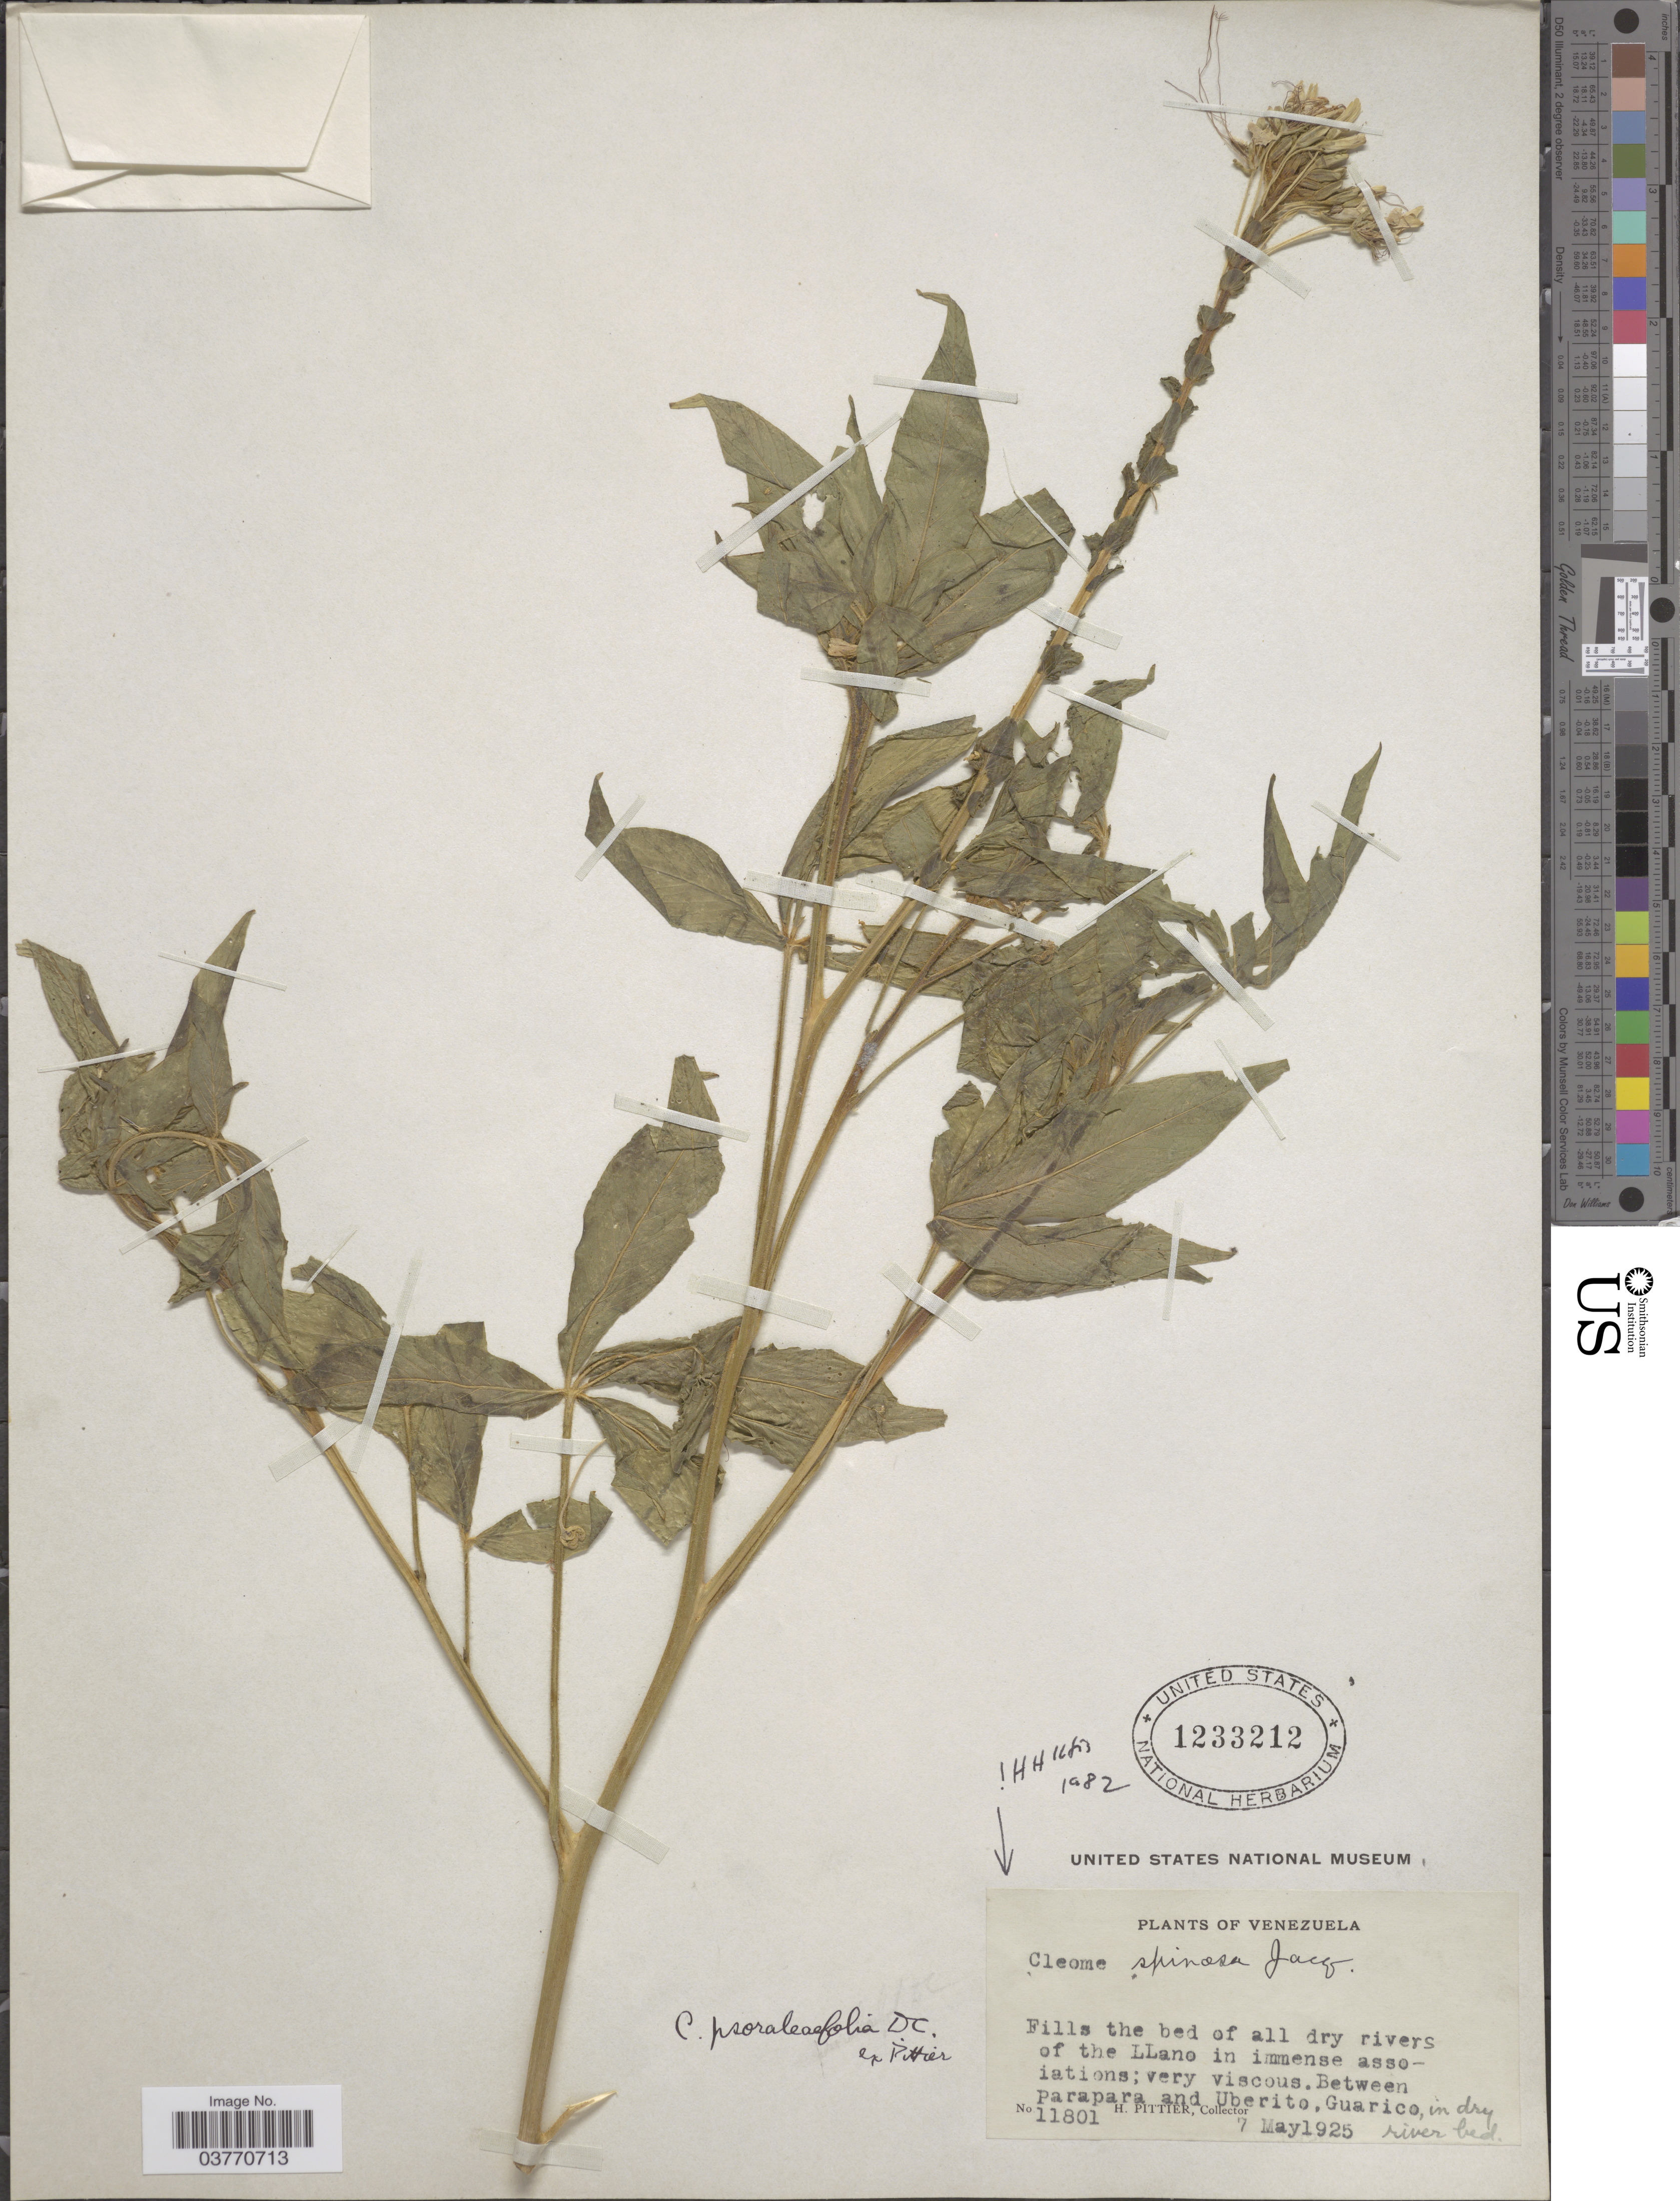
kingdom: Plantae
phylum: Tracheophyta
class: Magnoliopsida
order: Brassicales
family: Cleomaceae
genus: Tarenaya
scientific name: Tarenaya spinosa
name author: (Jacq.) Raf.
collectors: H. F. Pittier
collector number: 11801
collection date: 1925-05-07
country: Venezuela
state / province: Guarico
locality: Between Parapara and Uberito, Guarico.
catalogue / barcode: US 1233212